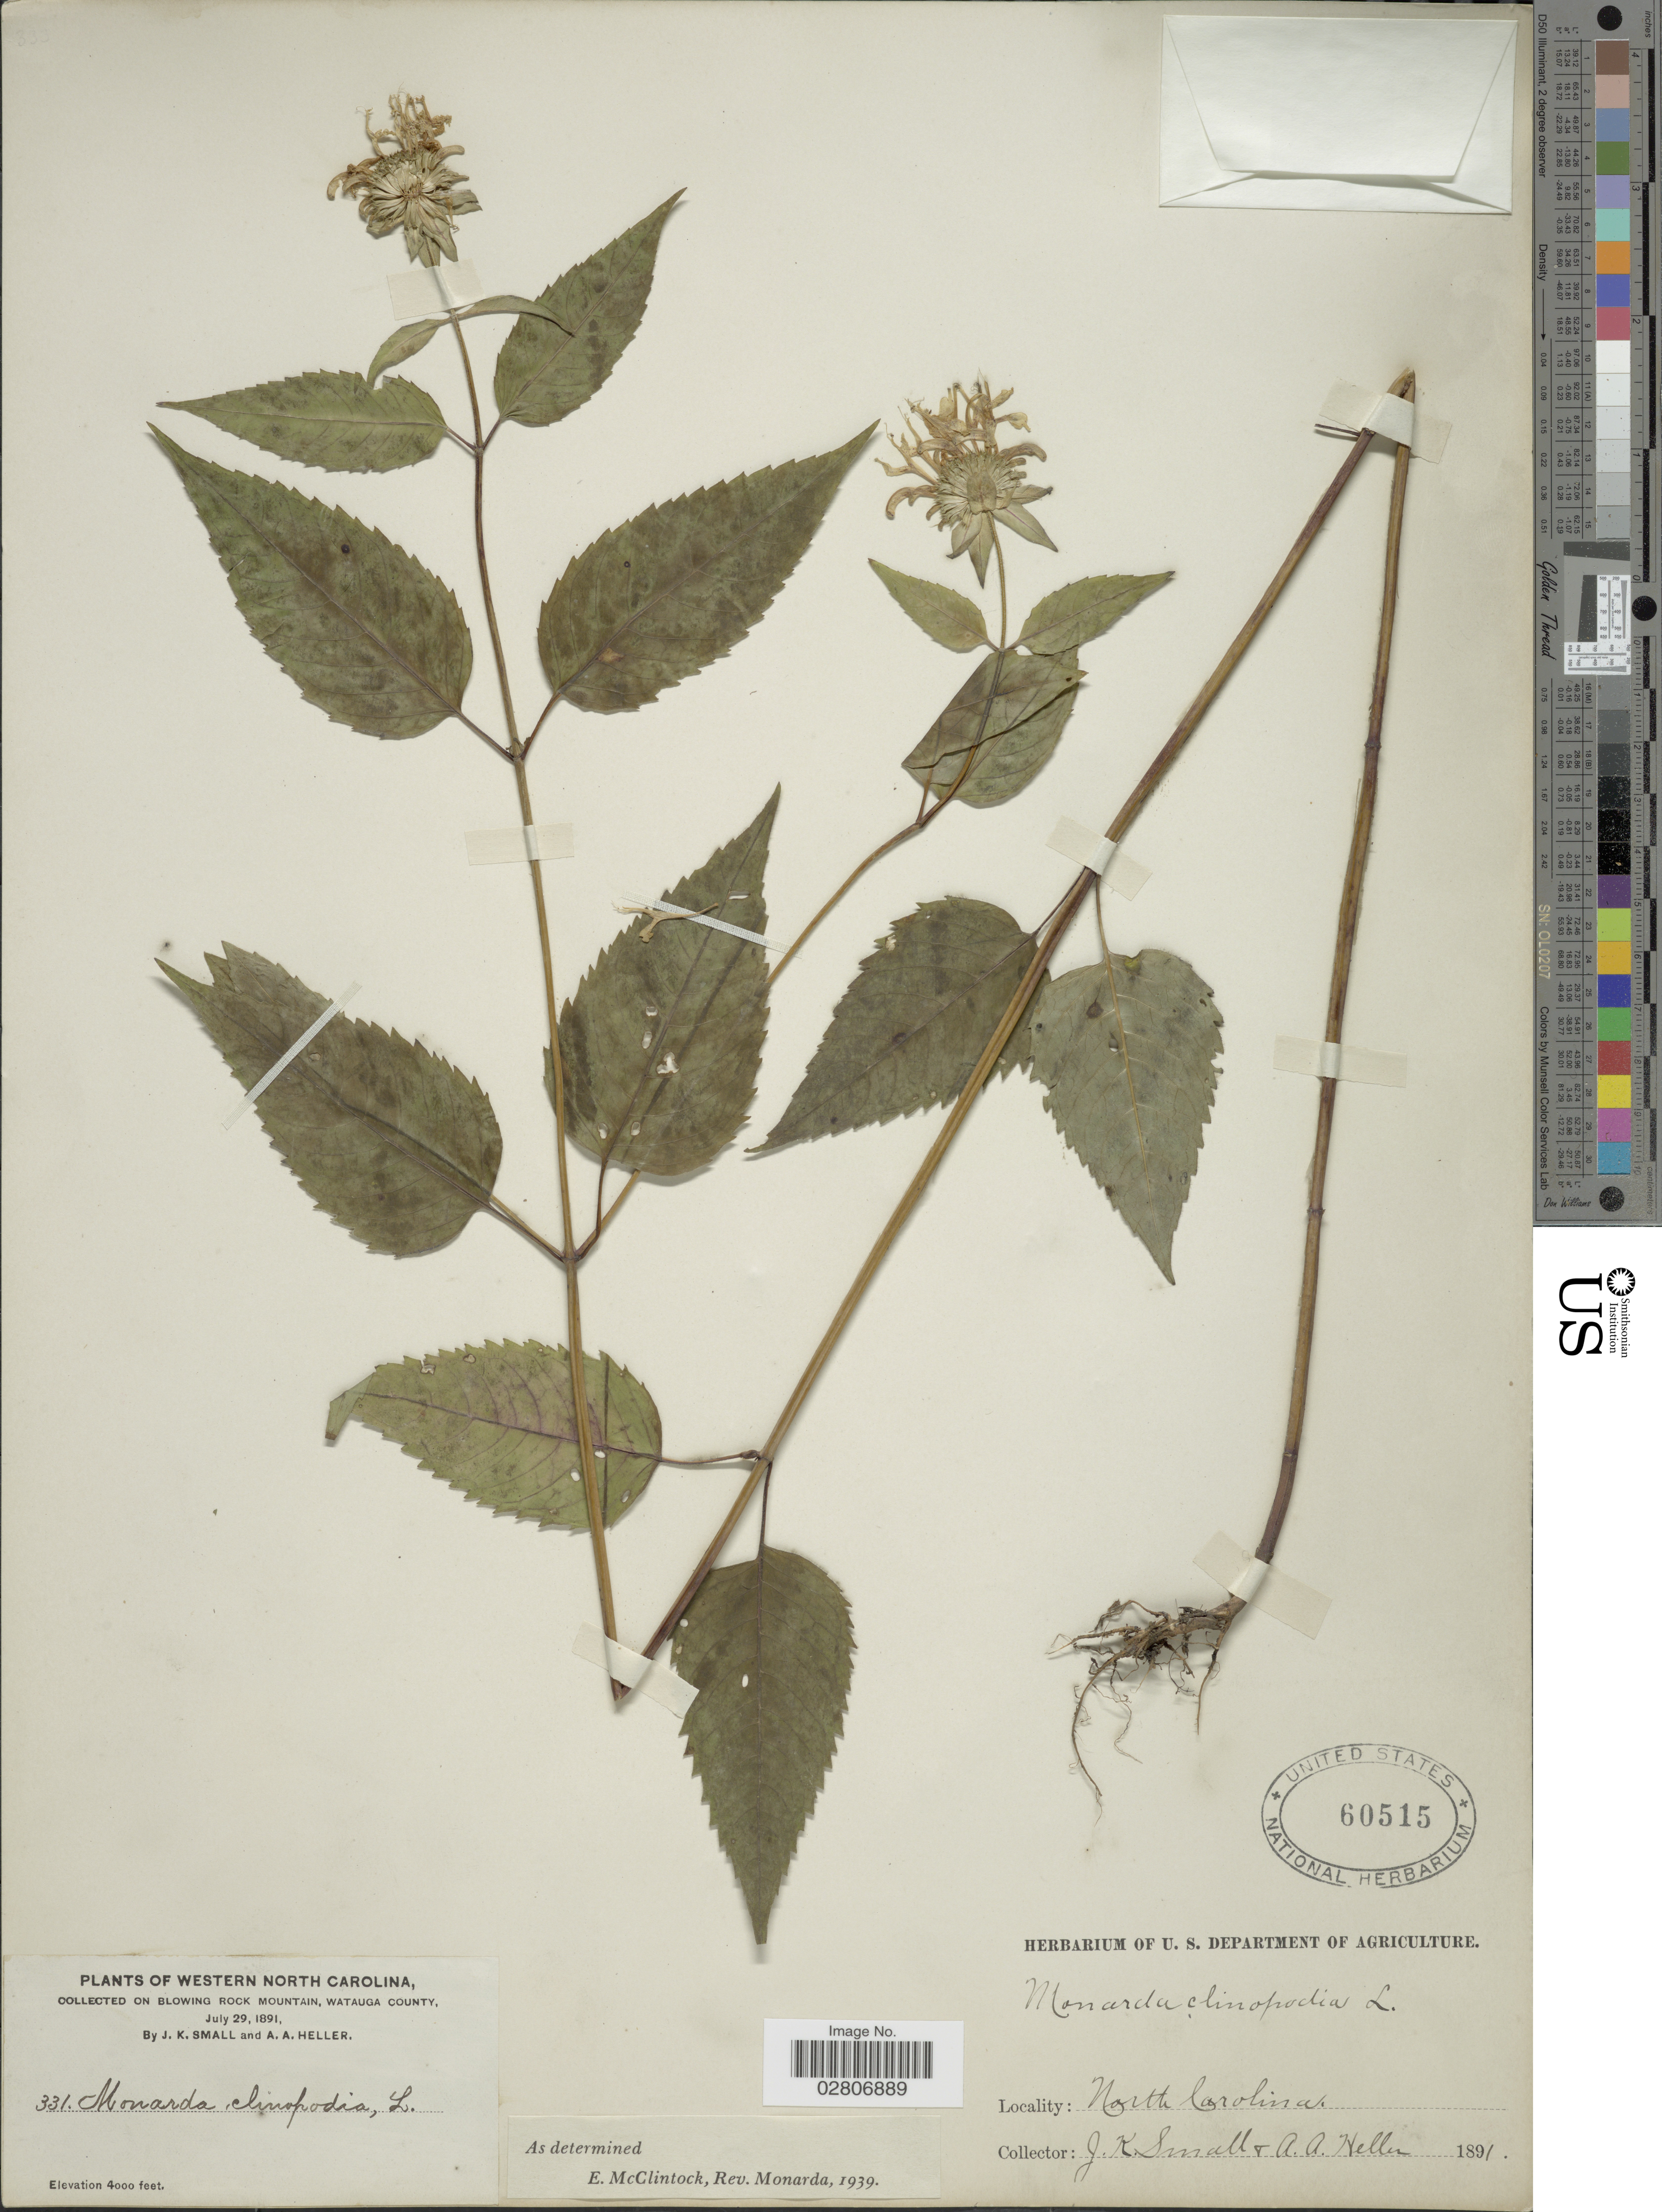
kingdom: Plantae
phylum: Tracheophyta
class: Magnoliopsida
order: Lamiales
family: Lamiaceae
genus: Monarda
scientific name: Monarda clinopodia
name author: L.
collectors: J. K. Small & A. A. Heller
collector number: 331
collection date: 1891-07-29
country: United States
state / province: North Carolina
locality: Western North Carolina. On Blowing Rock Mountain, Watauga County.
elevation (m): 1219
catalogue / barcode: US 60515